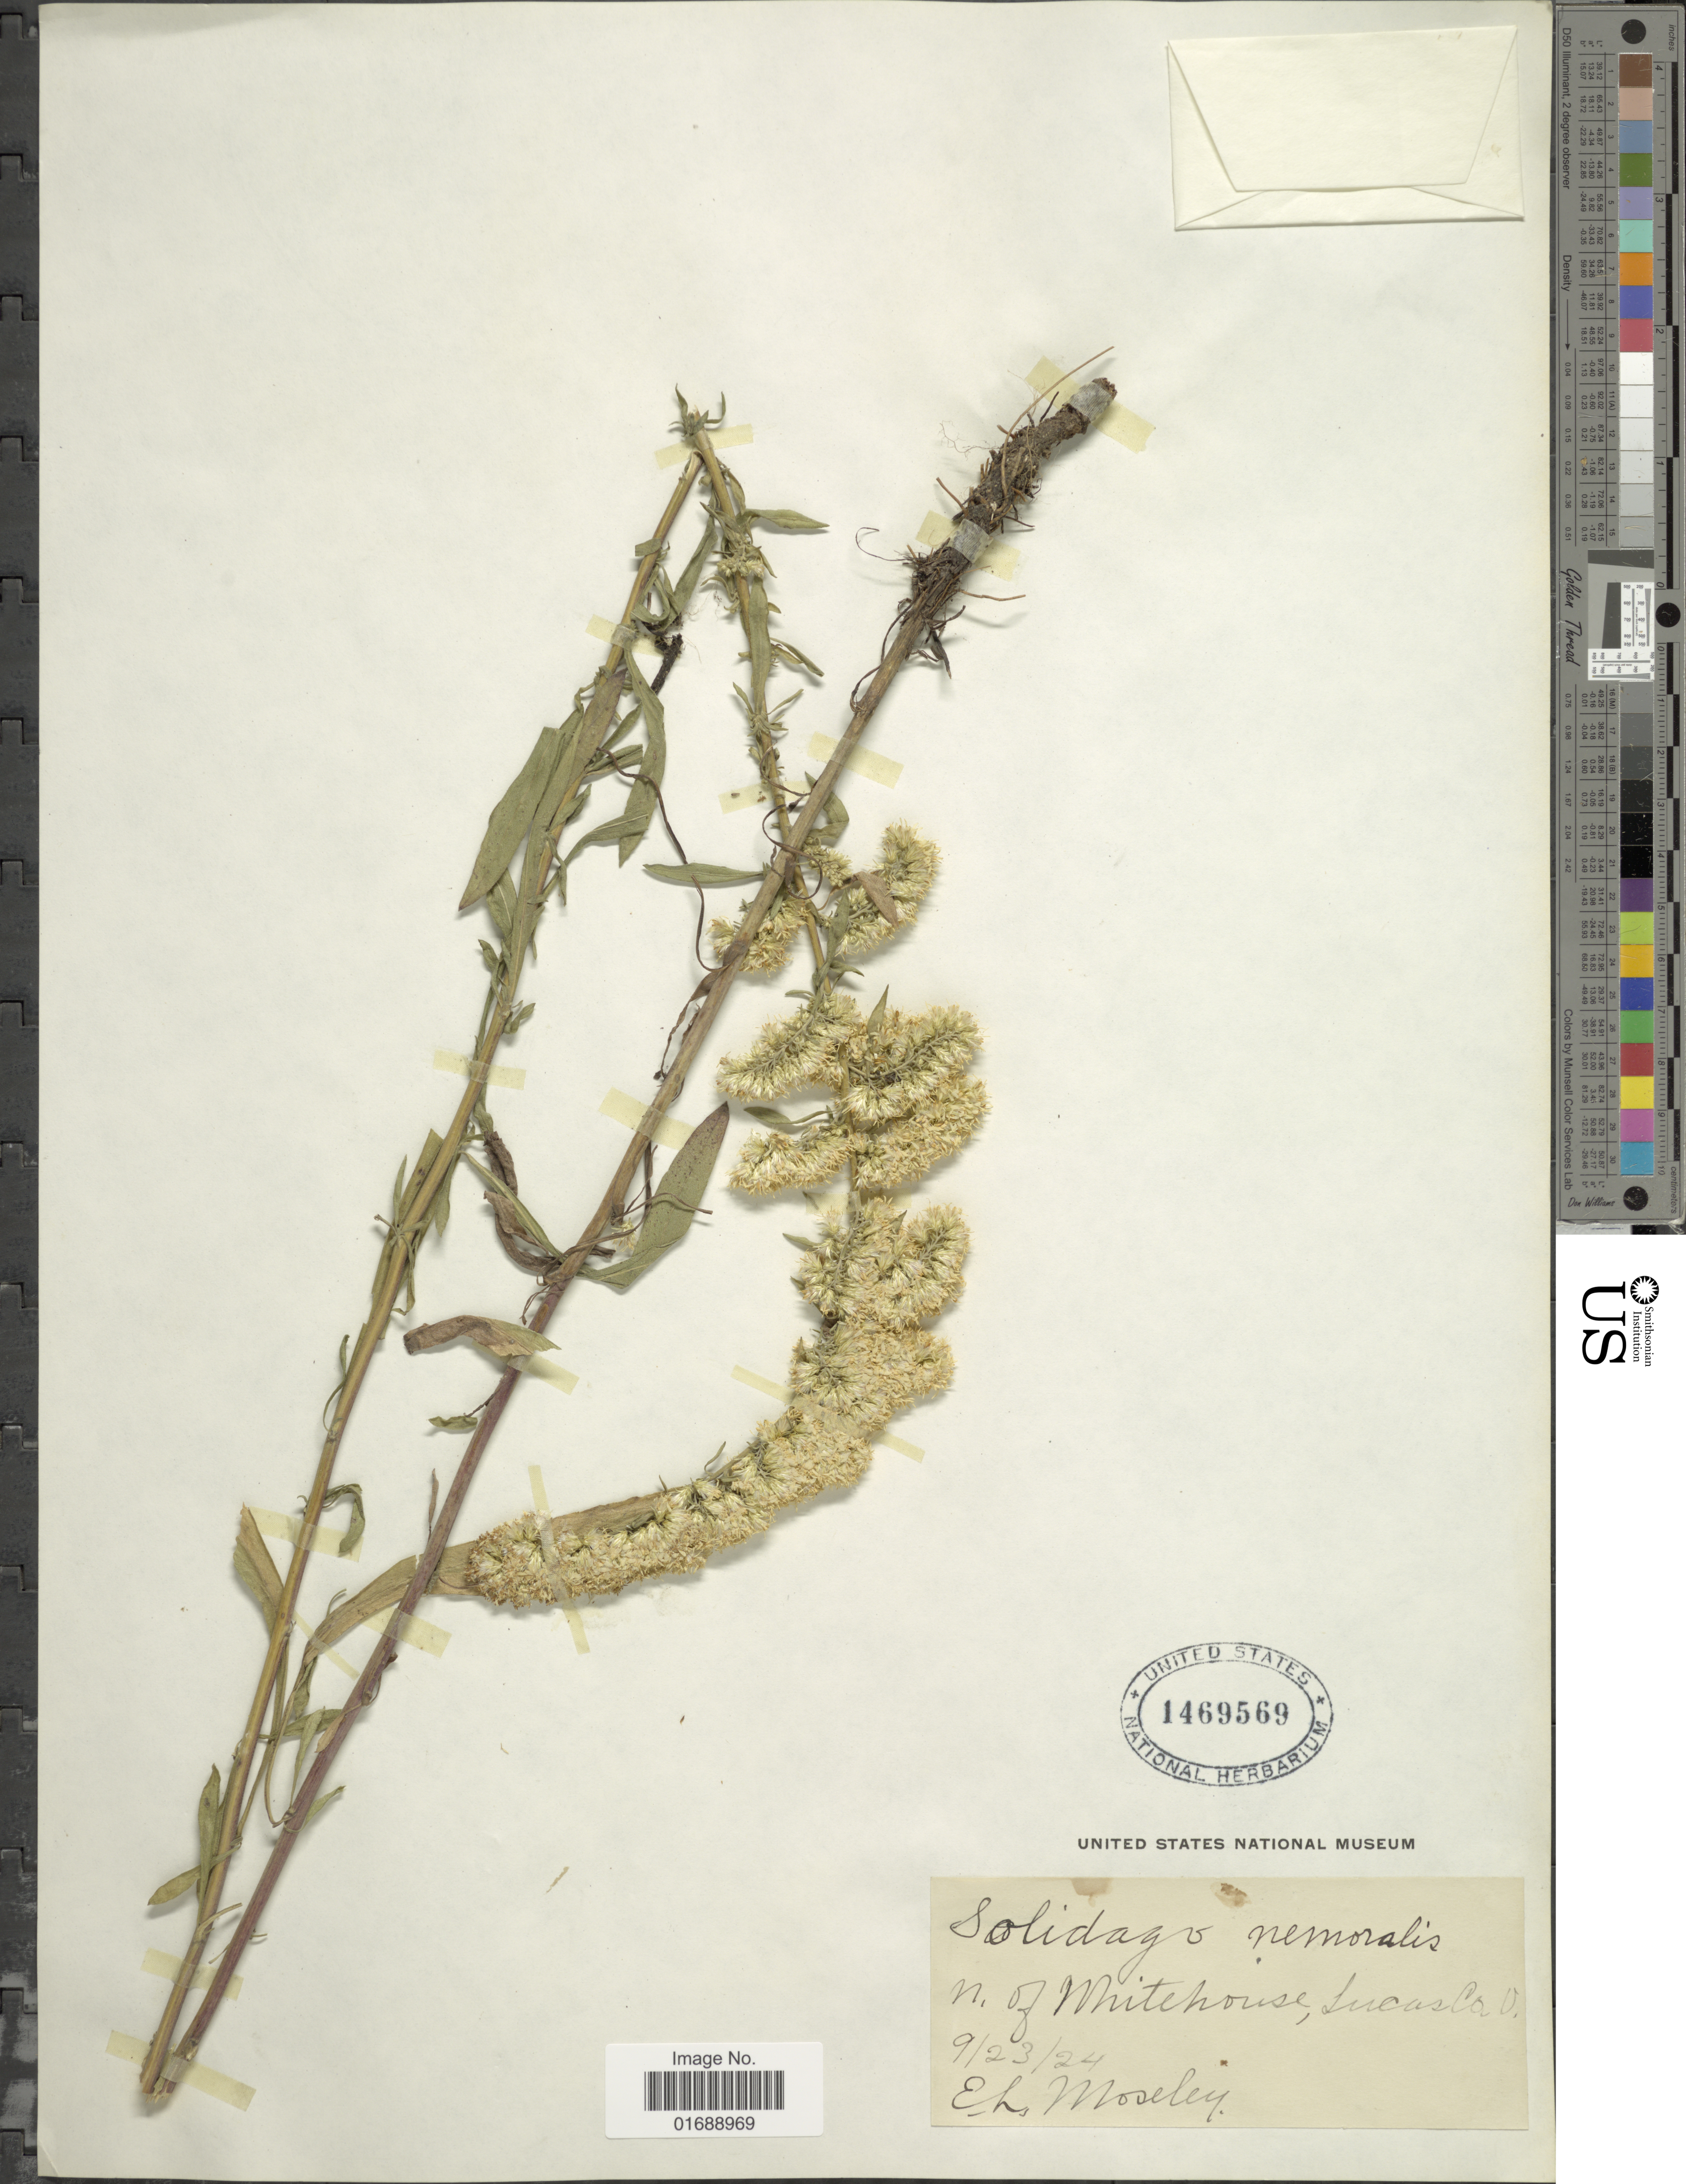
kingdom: Plantae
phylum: Tracheophyta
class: Magnoliopsida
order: Asterales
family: Asteraceae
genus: Solidago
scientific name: Solidago nemoralis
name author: Aiton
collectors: E. Moseley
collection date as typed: Transcribed d/m/y: 23/9/24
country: United States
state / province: Ohio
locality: N. of Whitehouse, Lucas Co. , O.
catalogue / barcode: US 1469569